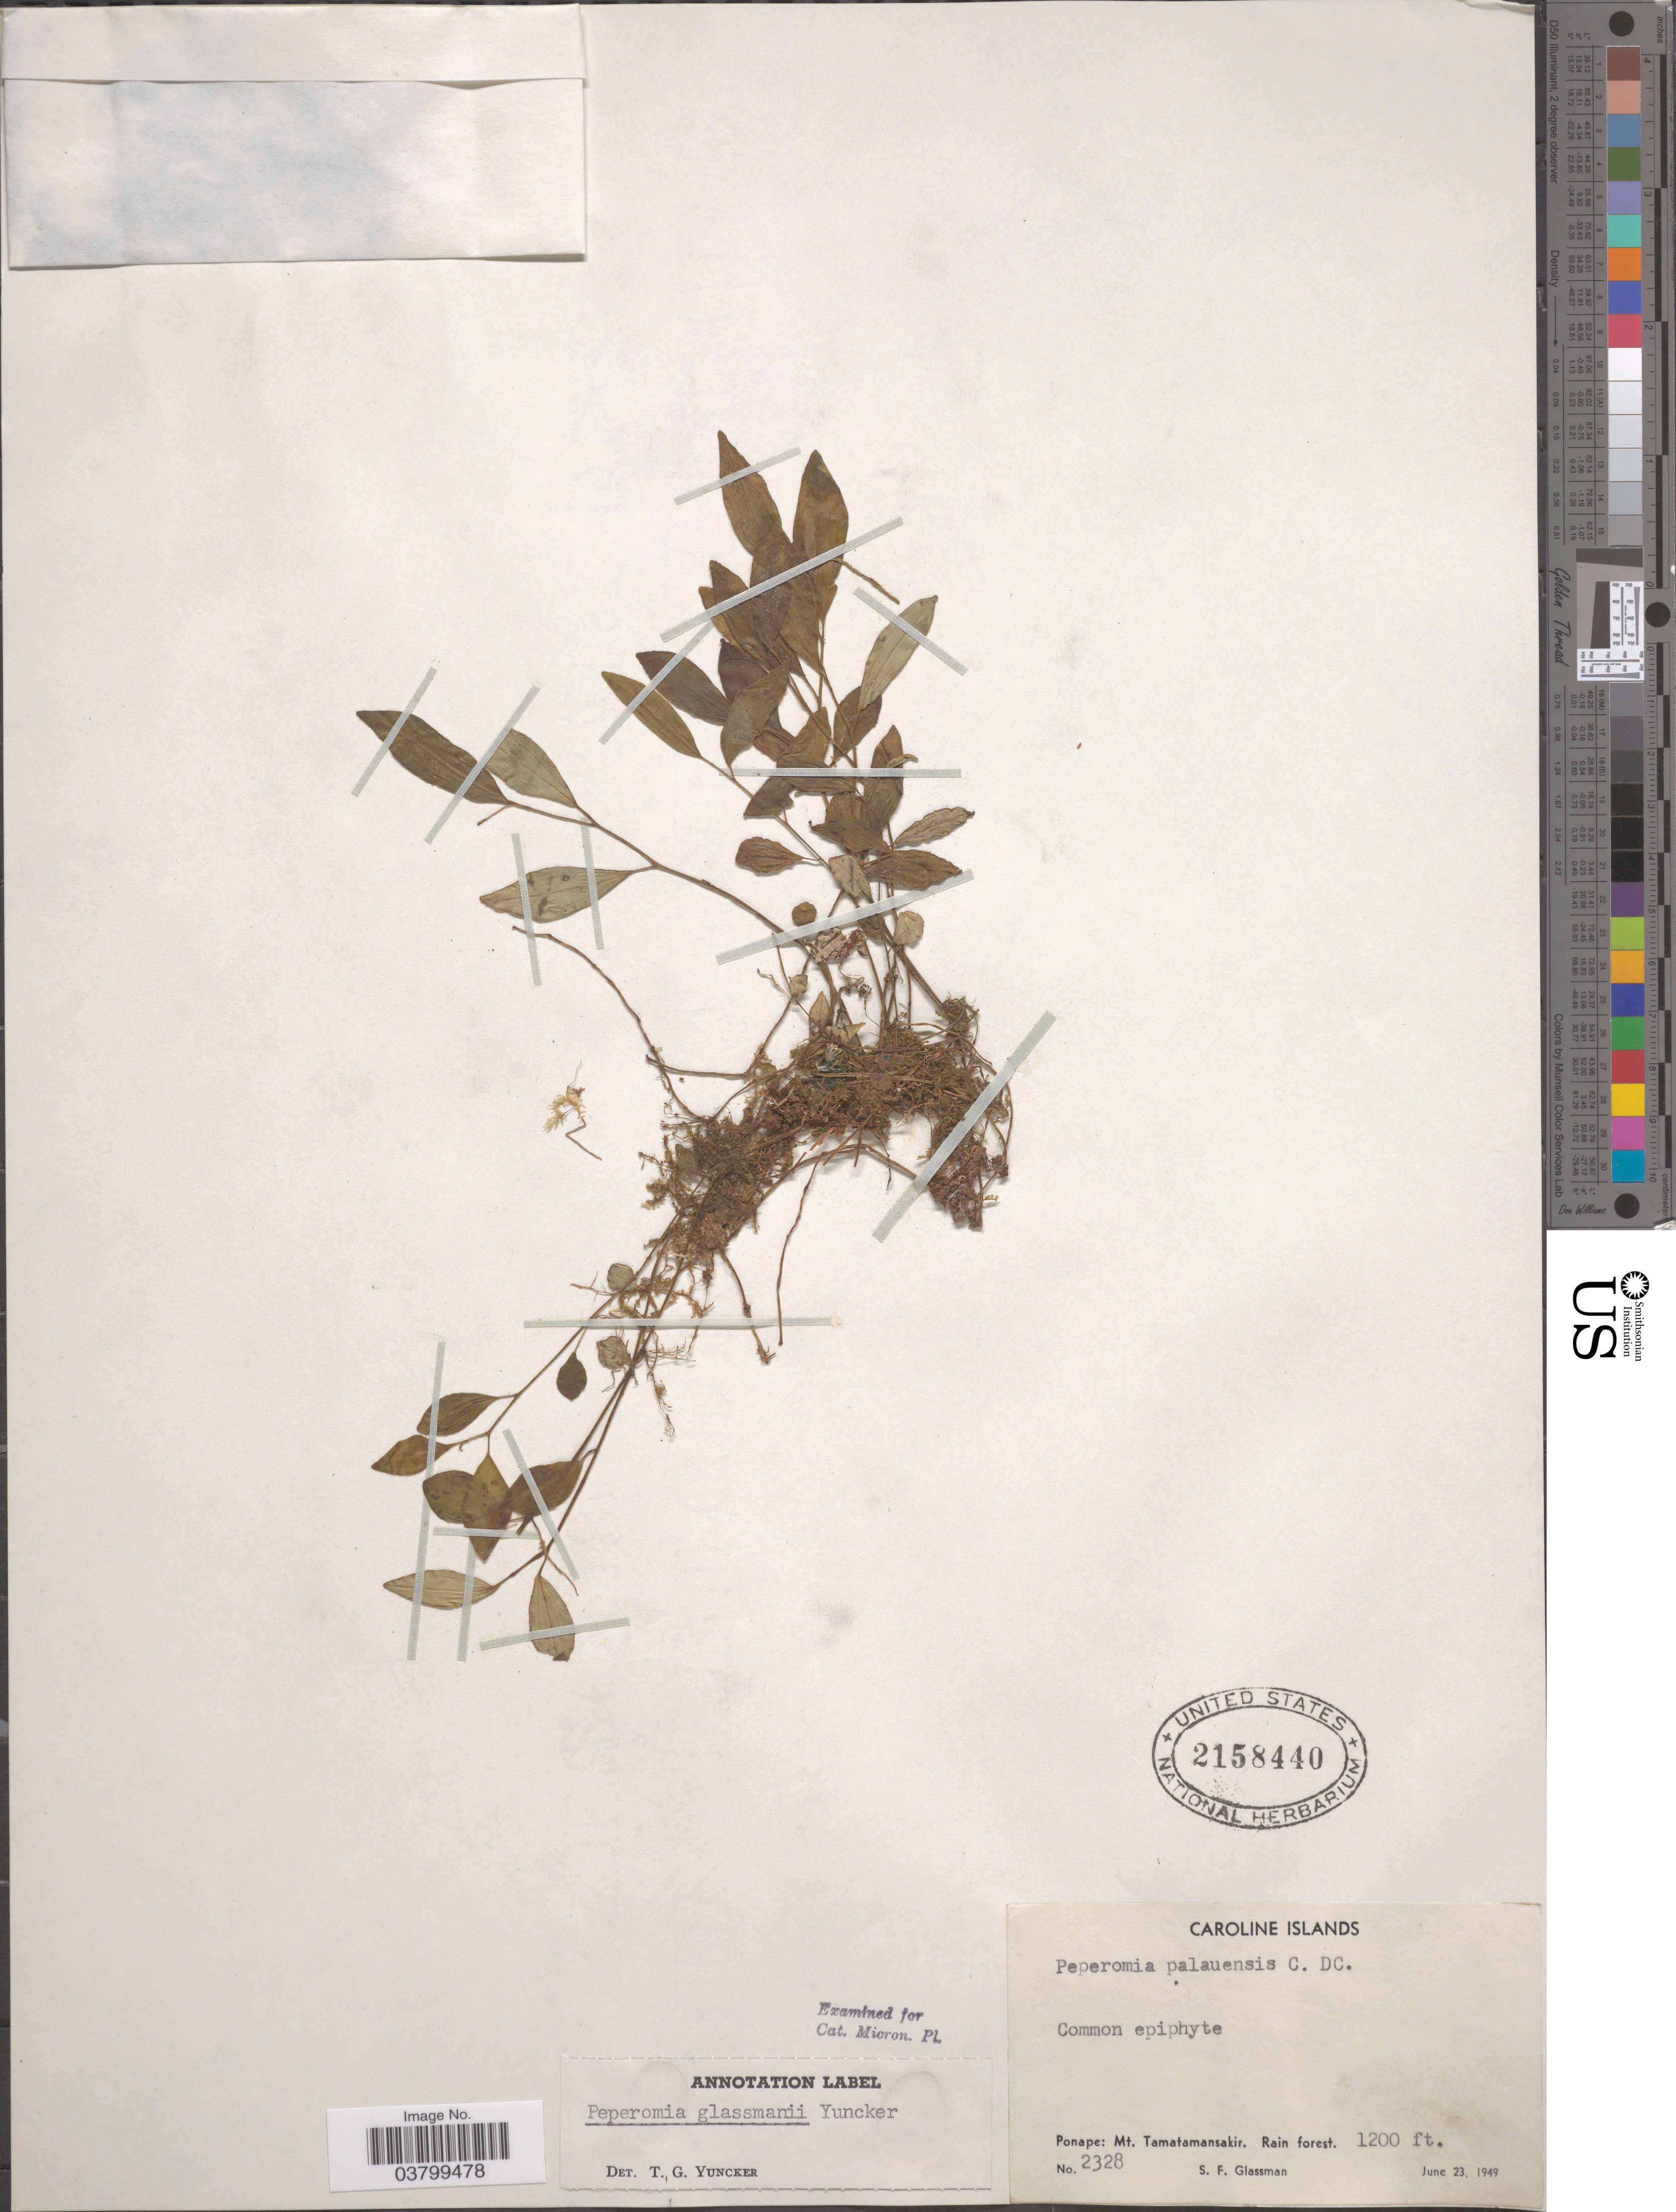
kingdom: Plantae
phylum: Tracheophyta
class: Magnoliopsida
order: Piperales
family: Piperaceae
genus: Peperomia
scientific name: Peperomia glassmanii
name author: Yunck.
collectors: S. F. Glassman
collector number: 2328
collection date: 1949-06-23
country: Micronesia, Federated States of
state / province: Pohnpei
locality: Caroline Islands. Ponape: Mt. Tamatamansakir.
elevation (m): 366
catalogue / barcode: US 2158440